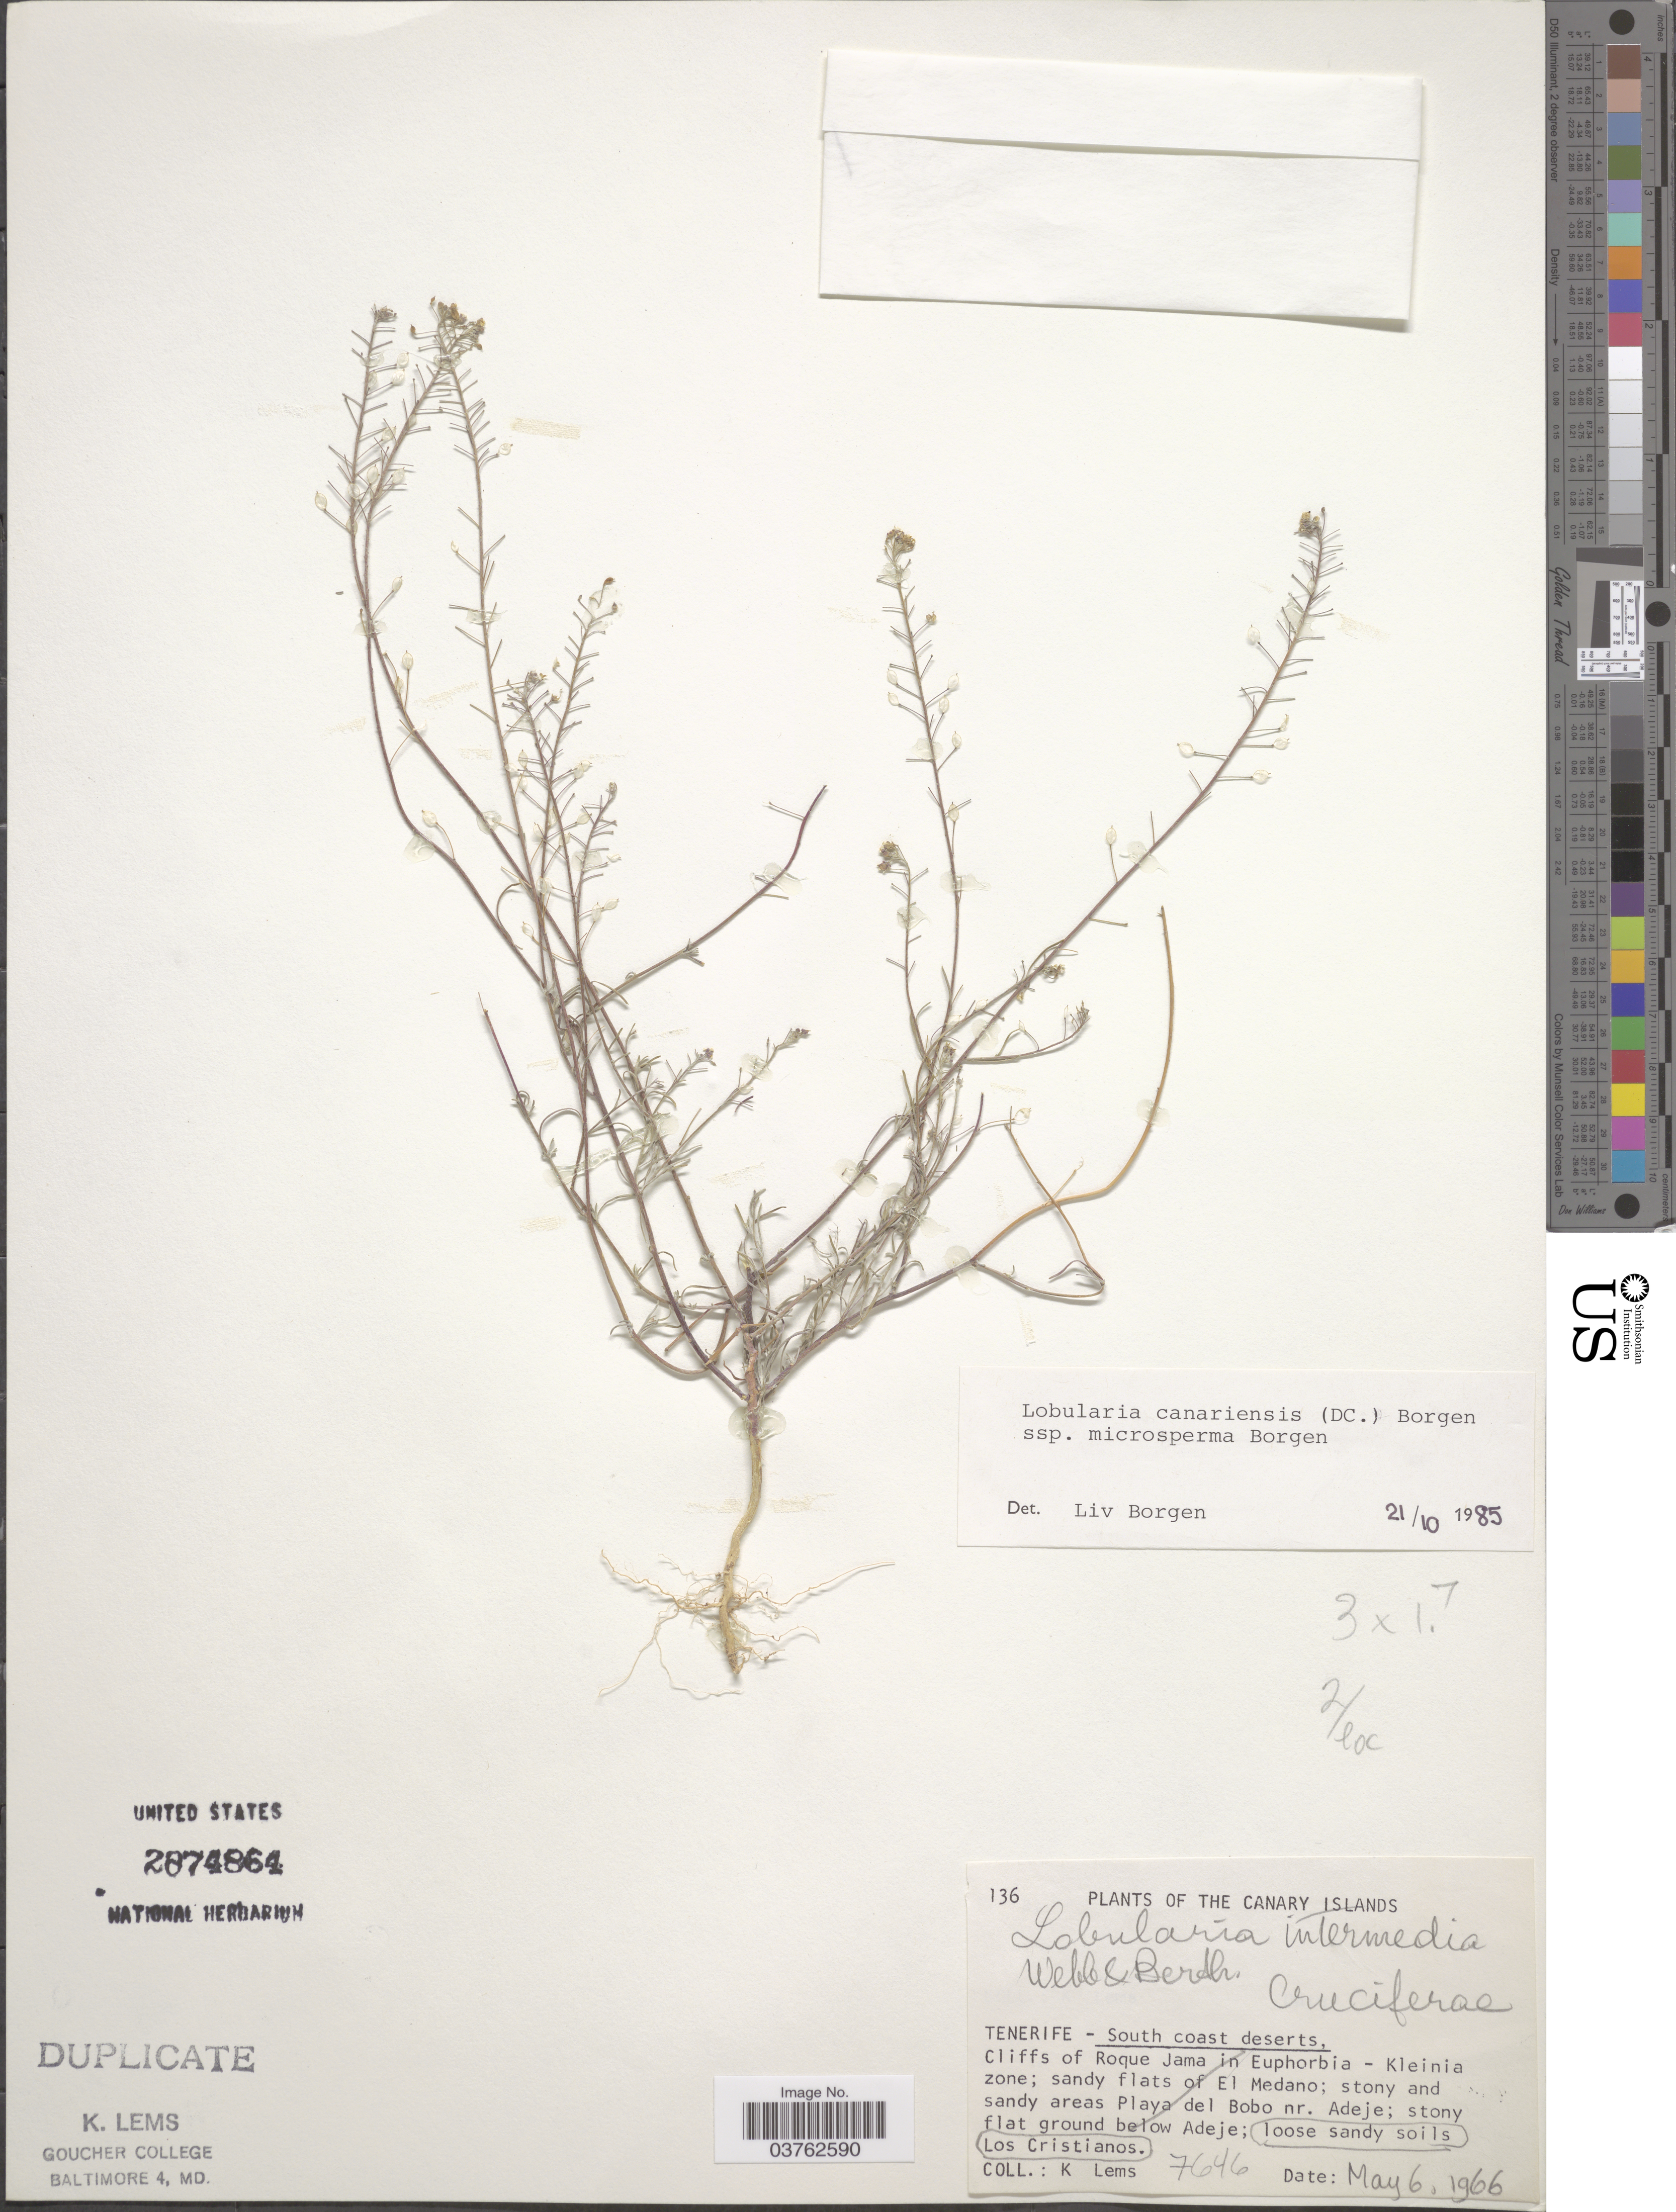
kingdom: Plantae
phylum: Tracheophyta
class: Magnoliopsida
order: Brassicales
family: Brassicaceae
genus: Lobularia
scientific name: Lobularia canariensis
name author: (DC.) L. Borgen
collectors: K. Lems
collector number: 7646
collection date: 1966-05-06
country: Spain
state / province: Canarias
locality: The Canary Islands. Tenerife - South coast deserts, loose sandy soils Los Cristianos.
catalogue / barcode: US 2874864